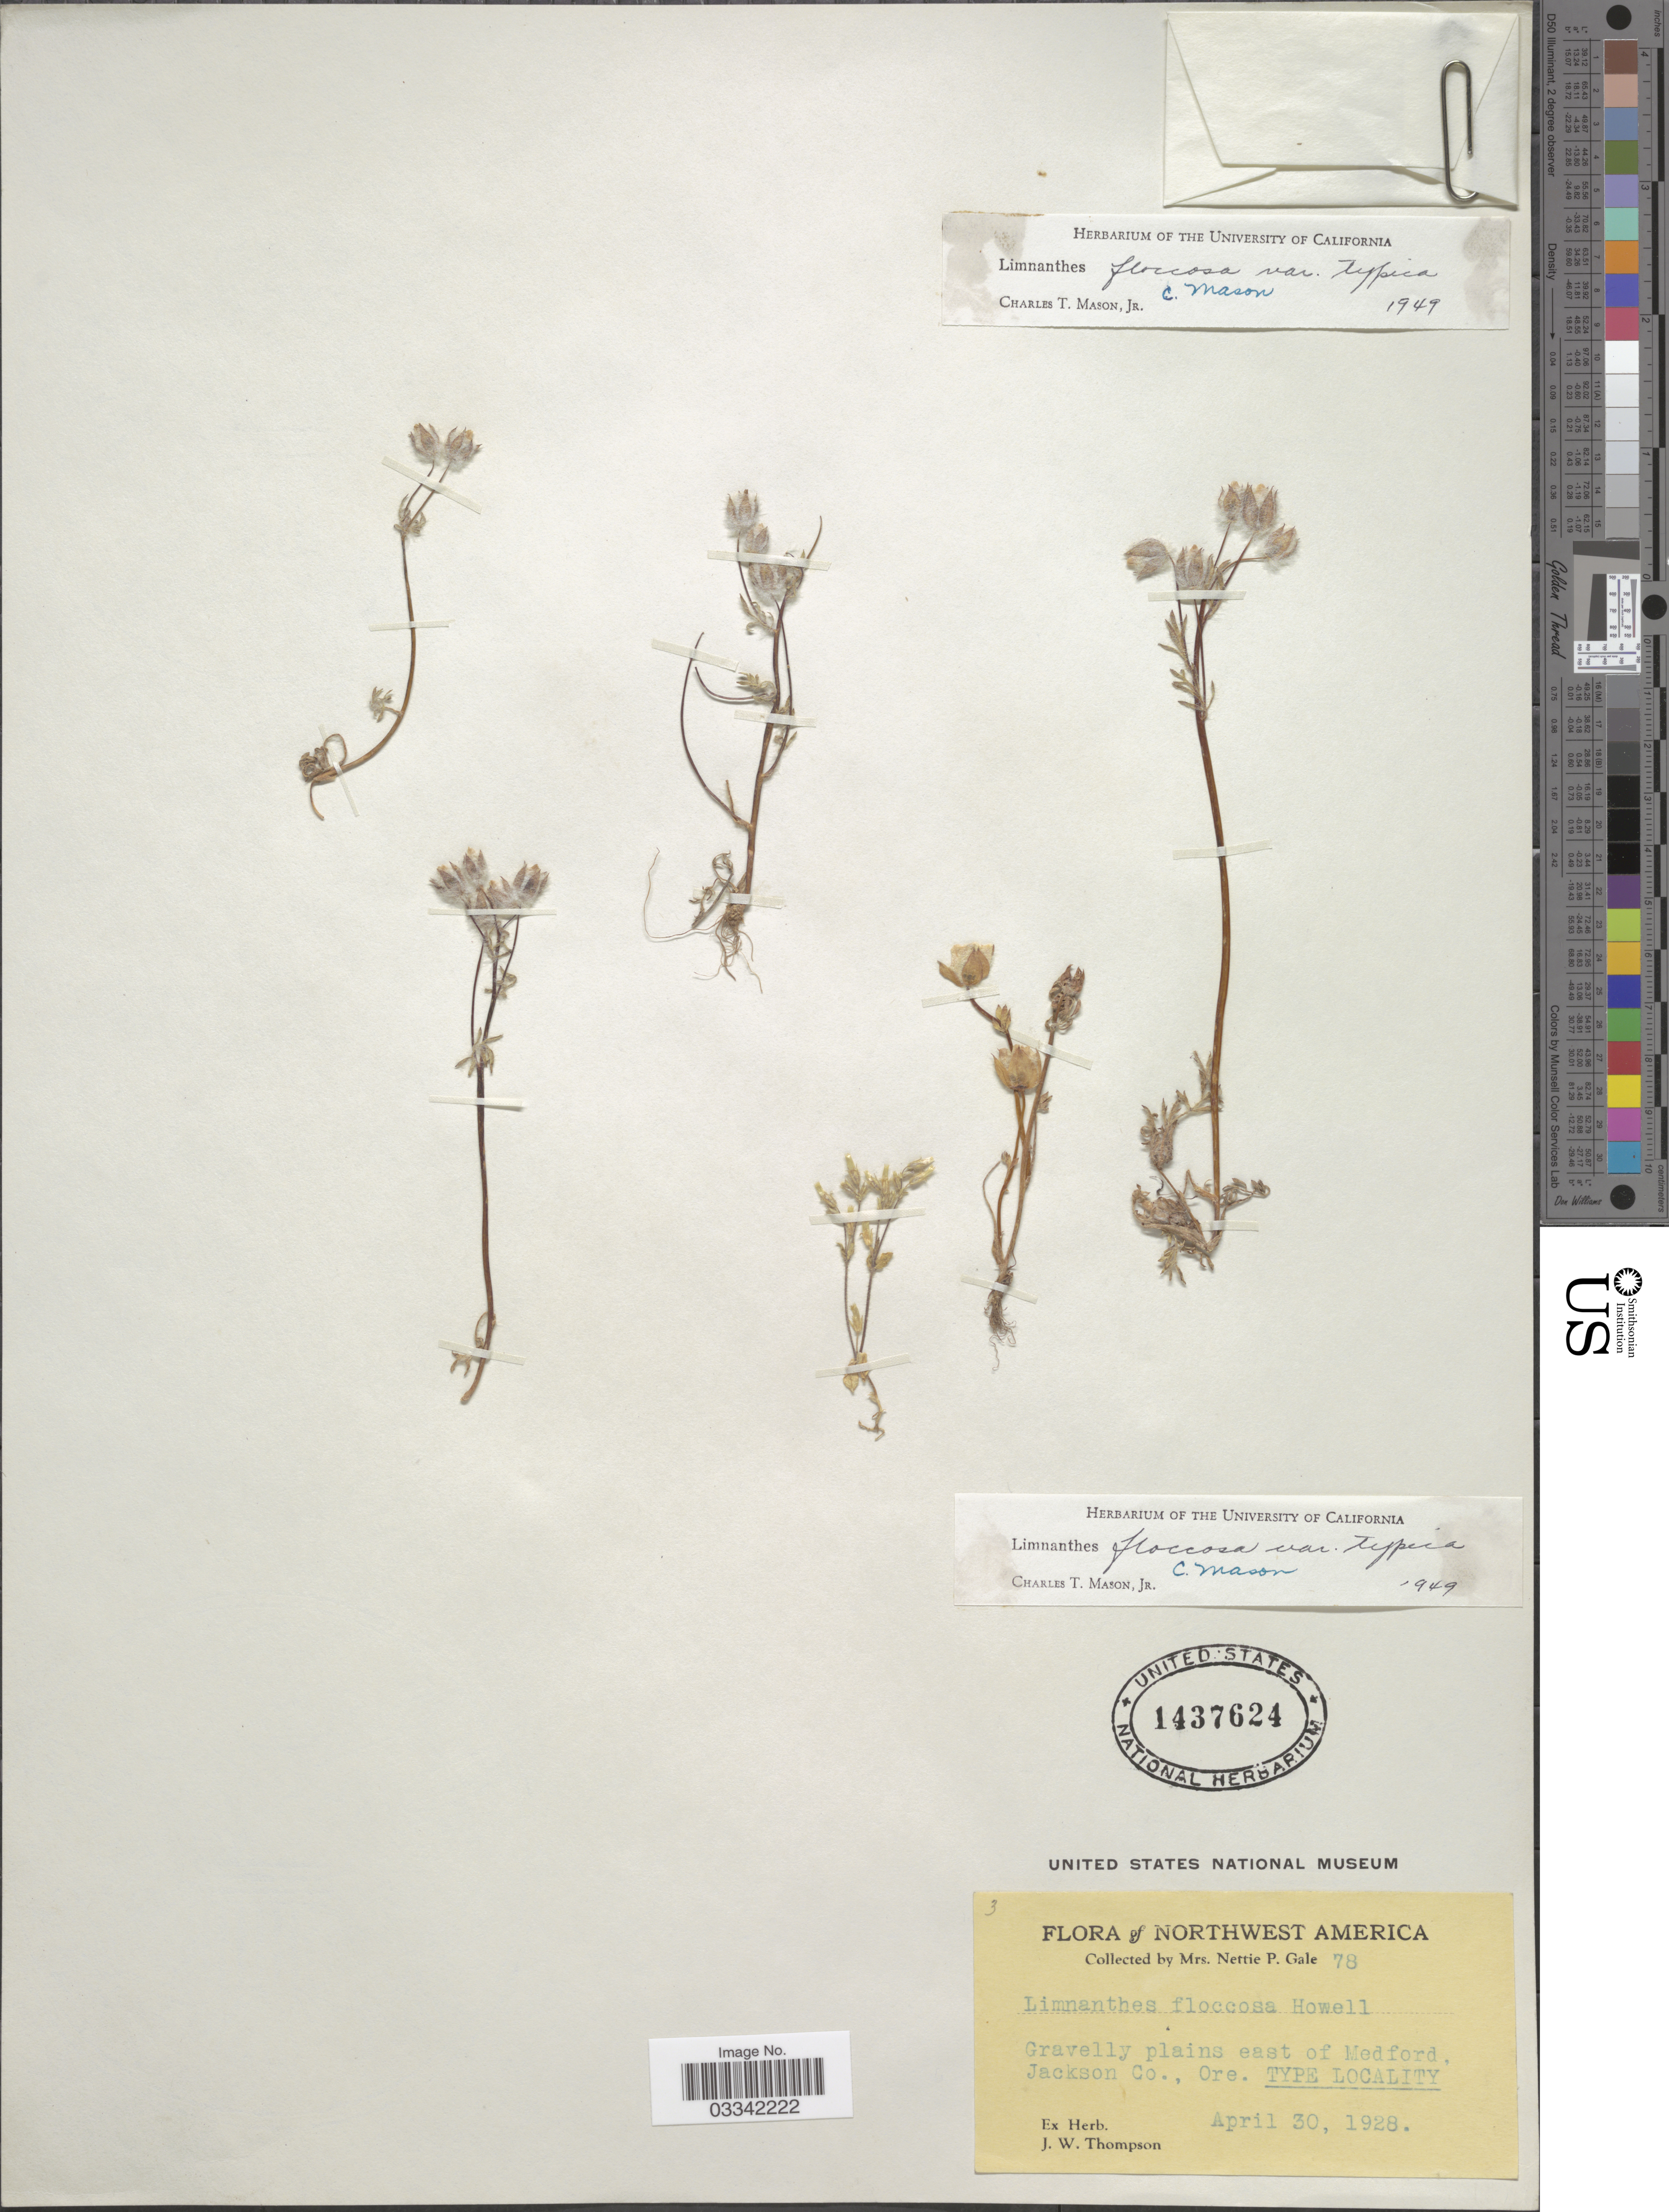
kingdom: Plantae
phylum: Tracheophyta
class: Magnoliopsida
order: Brassicales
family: Limnanthaceae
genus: Limnanthes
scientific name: Limnanthes floccosa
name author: Howell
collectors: N. Gale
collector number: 78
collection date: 1928-04-30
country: United States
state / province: Oregon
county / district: Jackson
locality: Northwest America, Gravelly plains east of Medford. Jackson Co.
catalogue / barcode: US 1437624